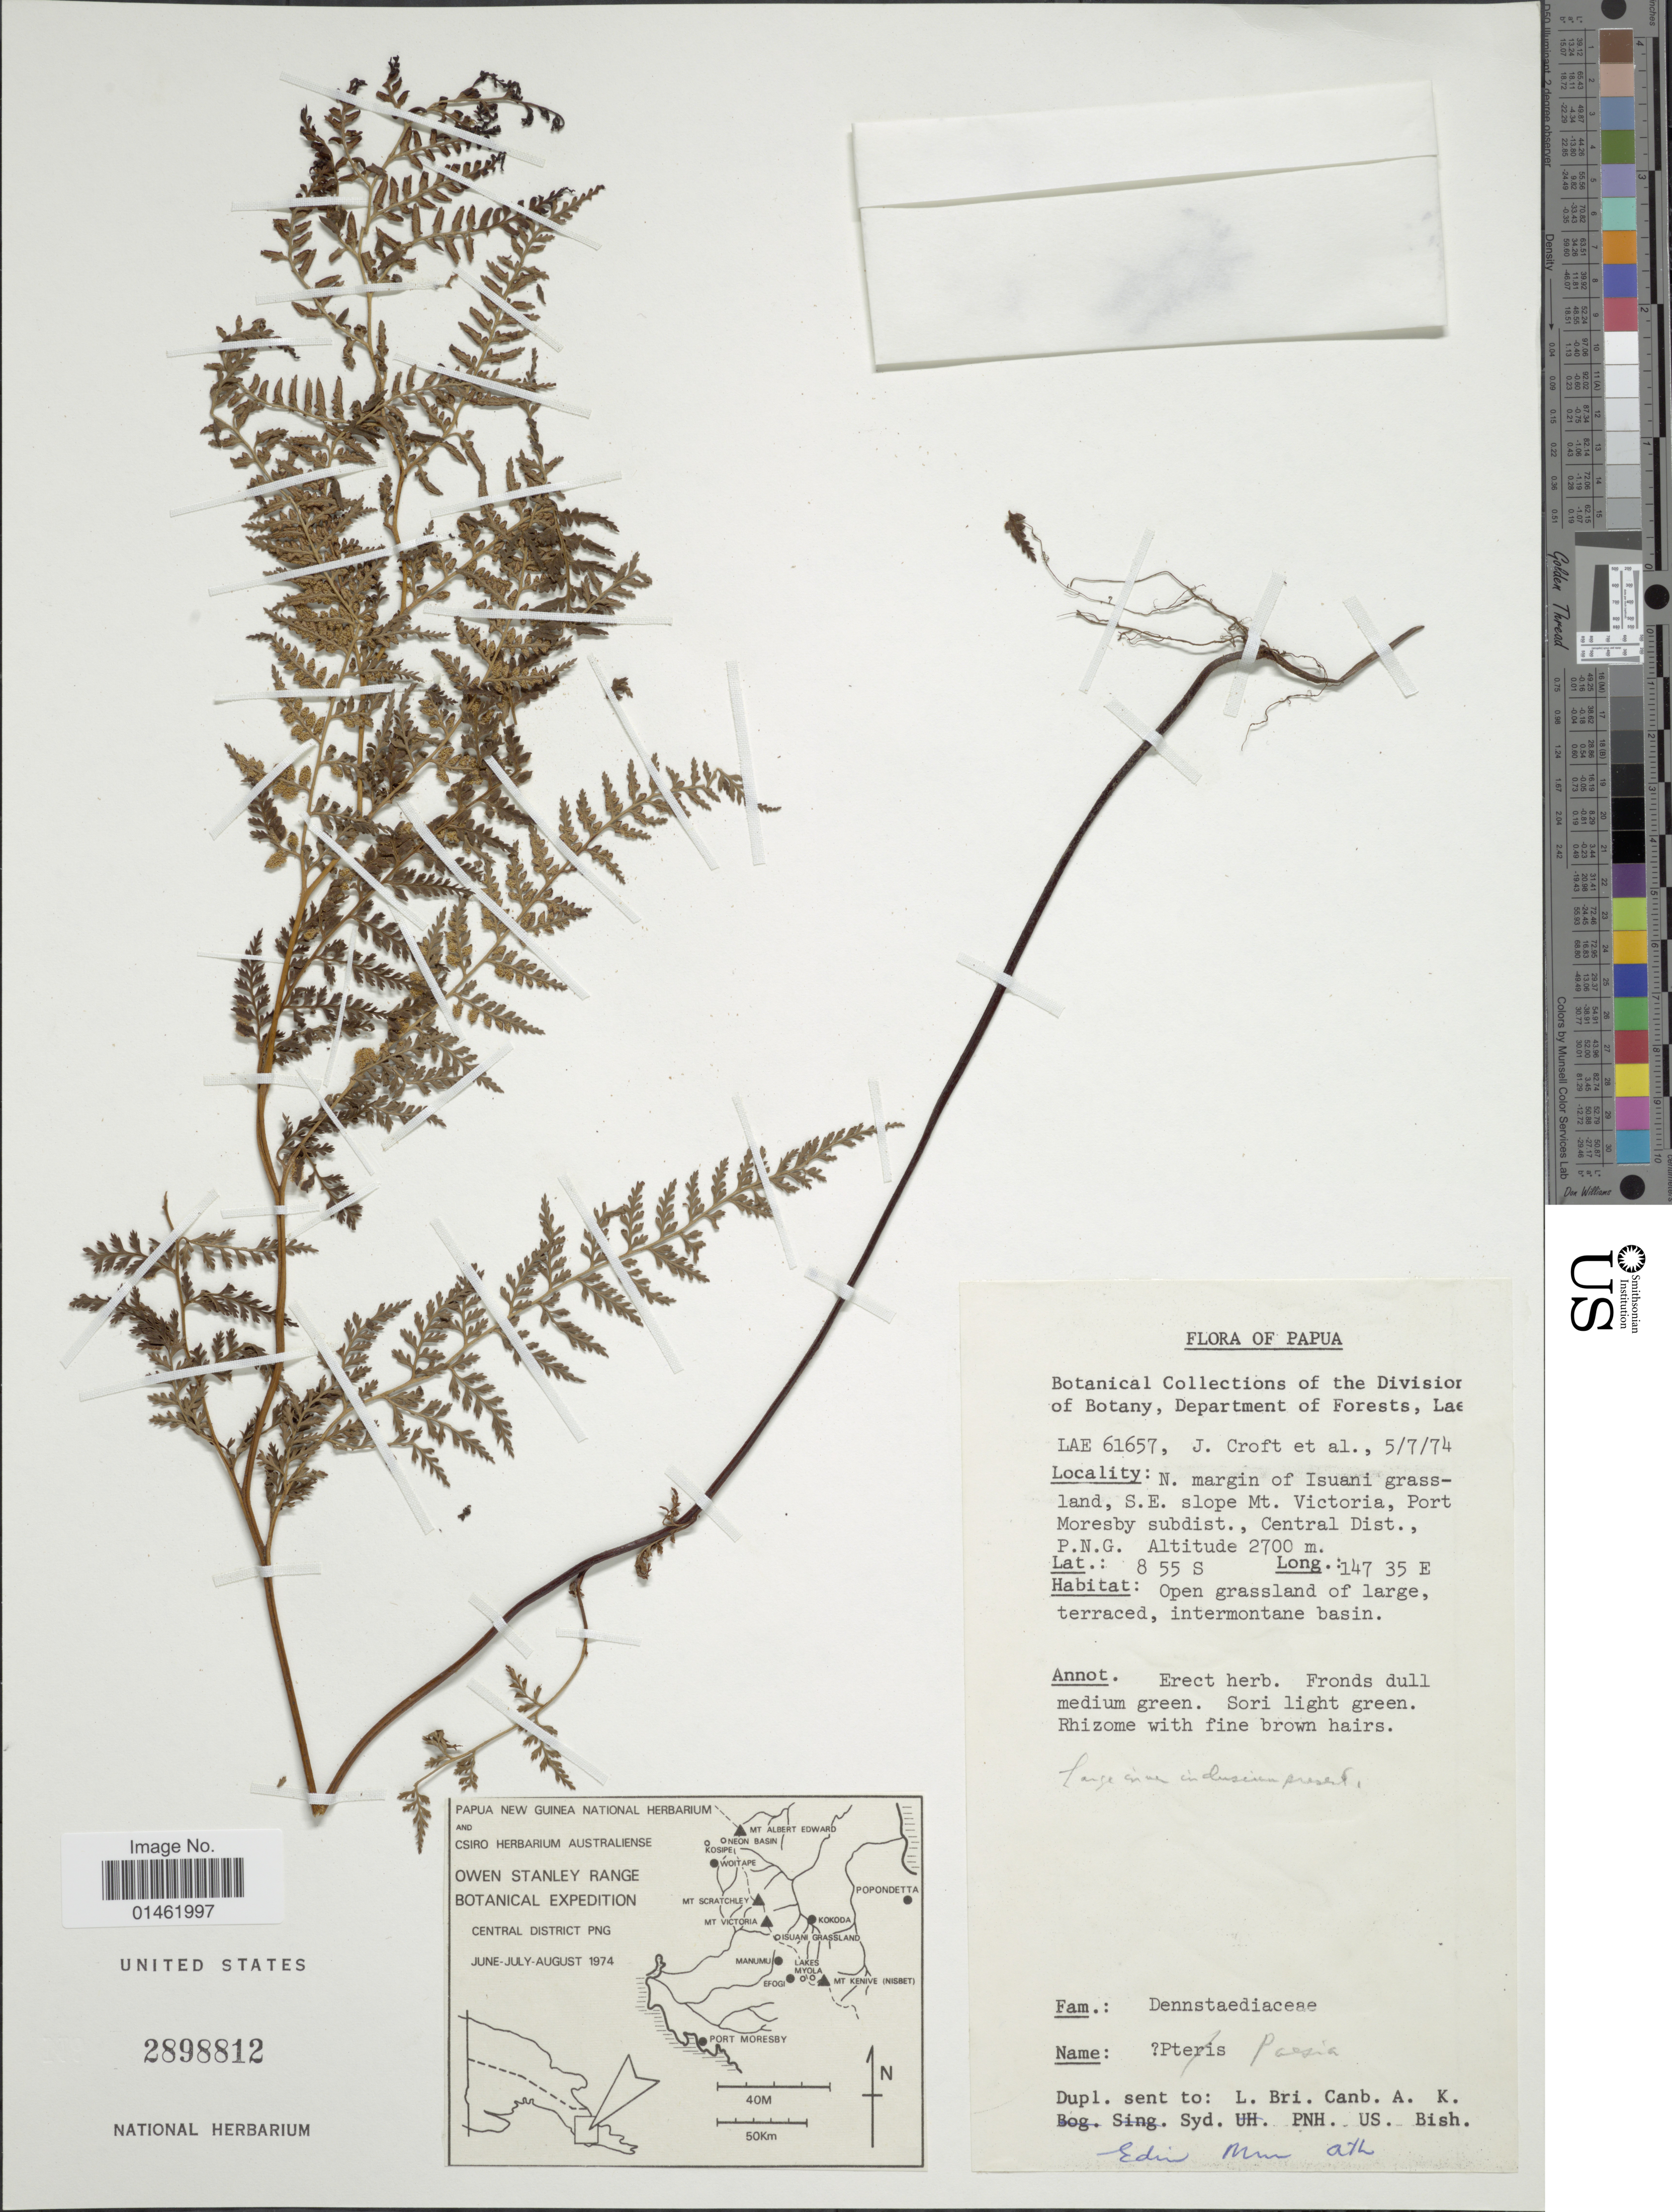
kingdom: Plantae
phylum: Tracheophyta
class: Polypodiopsida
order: Polypodiales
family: Dennstaedtiaceae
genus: Paesia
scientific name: Paesia sp.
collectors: J. R. Croft & et al.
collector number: LAE 61657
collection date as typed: Transcribed d/m/y: 5/7/74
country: Papua New Guinea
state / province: Central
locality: Papua, N. margin of Isuani grassland, S.E. slope Mt. Victoria, Port Moresby subdist., Central Dist., P.N.G.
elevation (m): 2700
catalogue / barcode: US 2898812